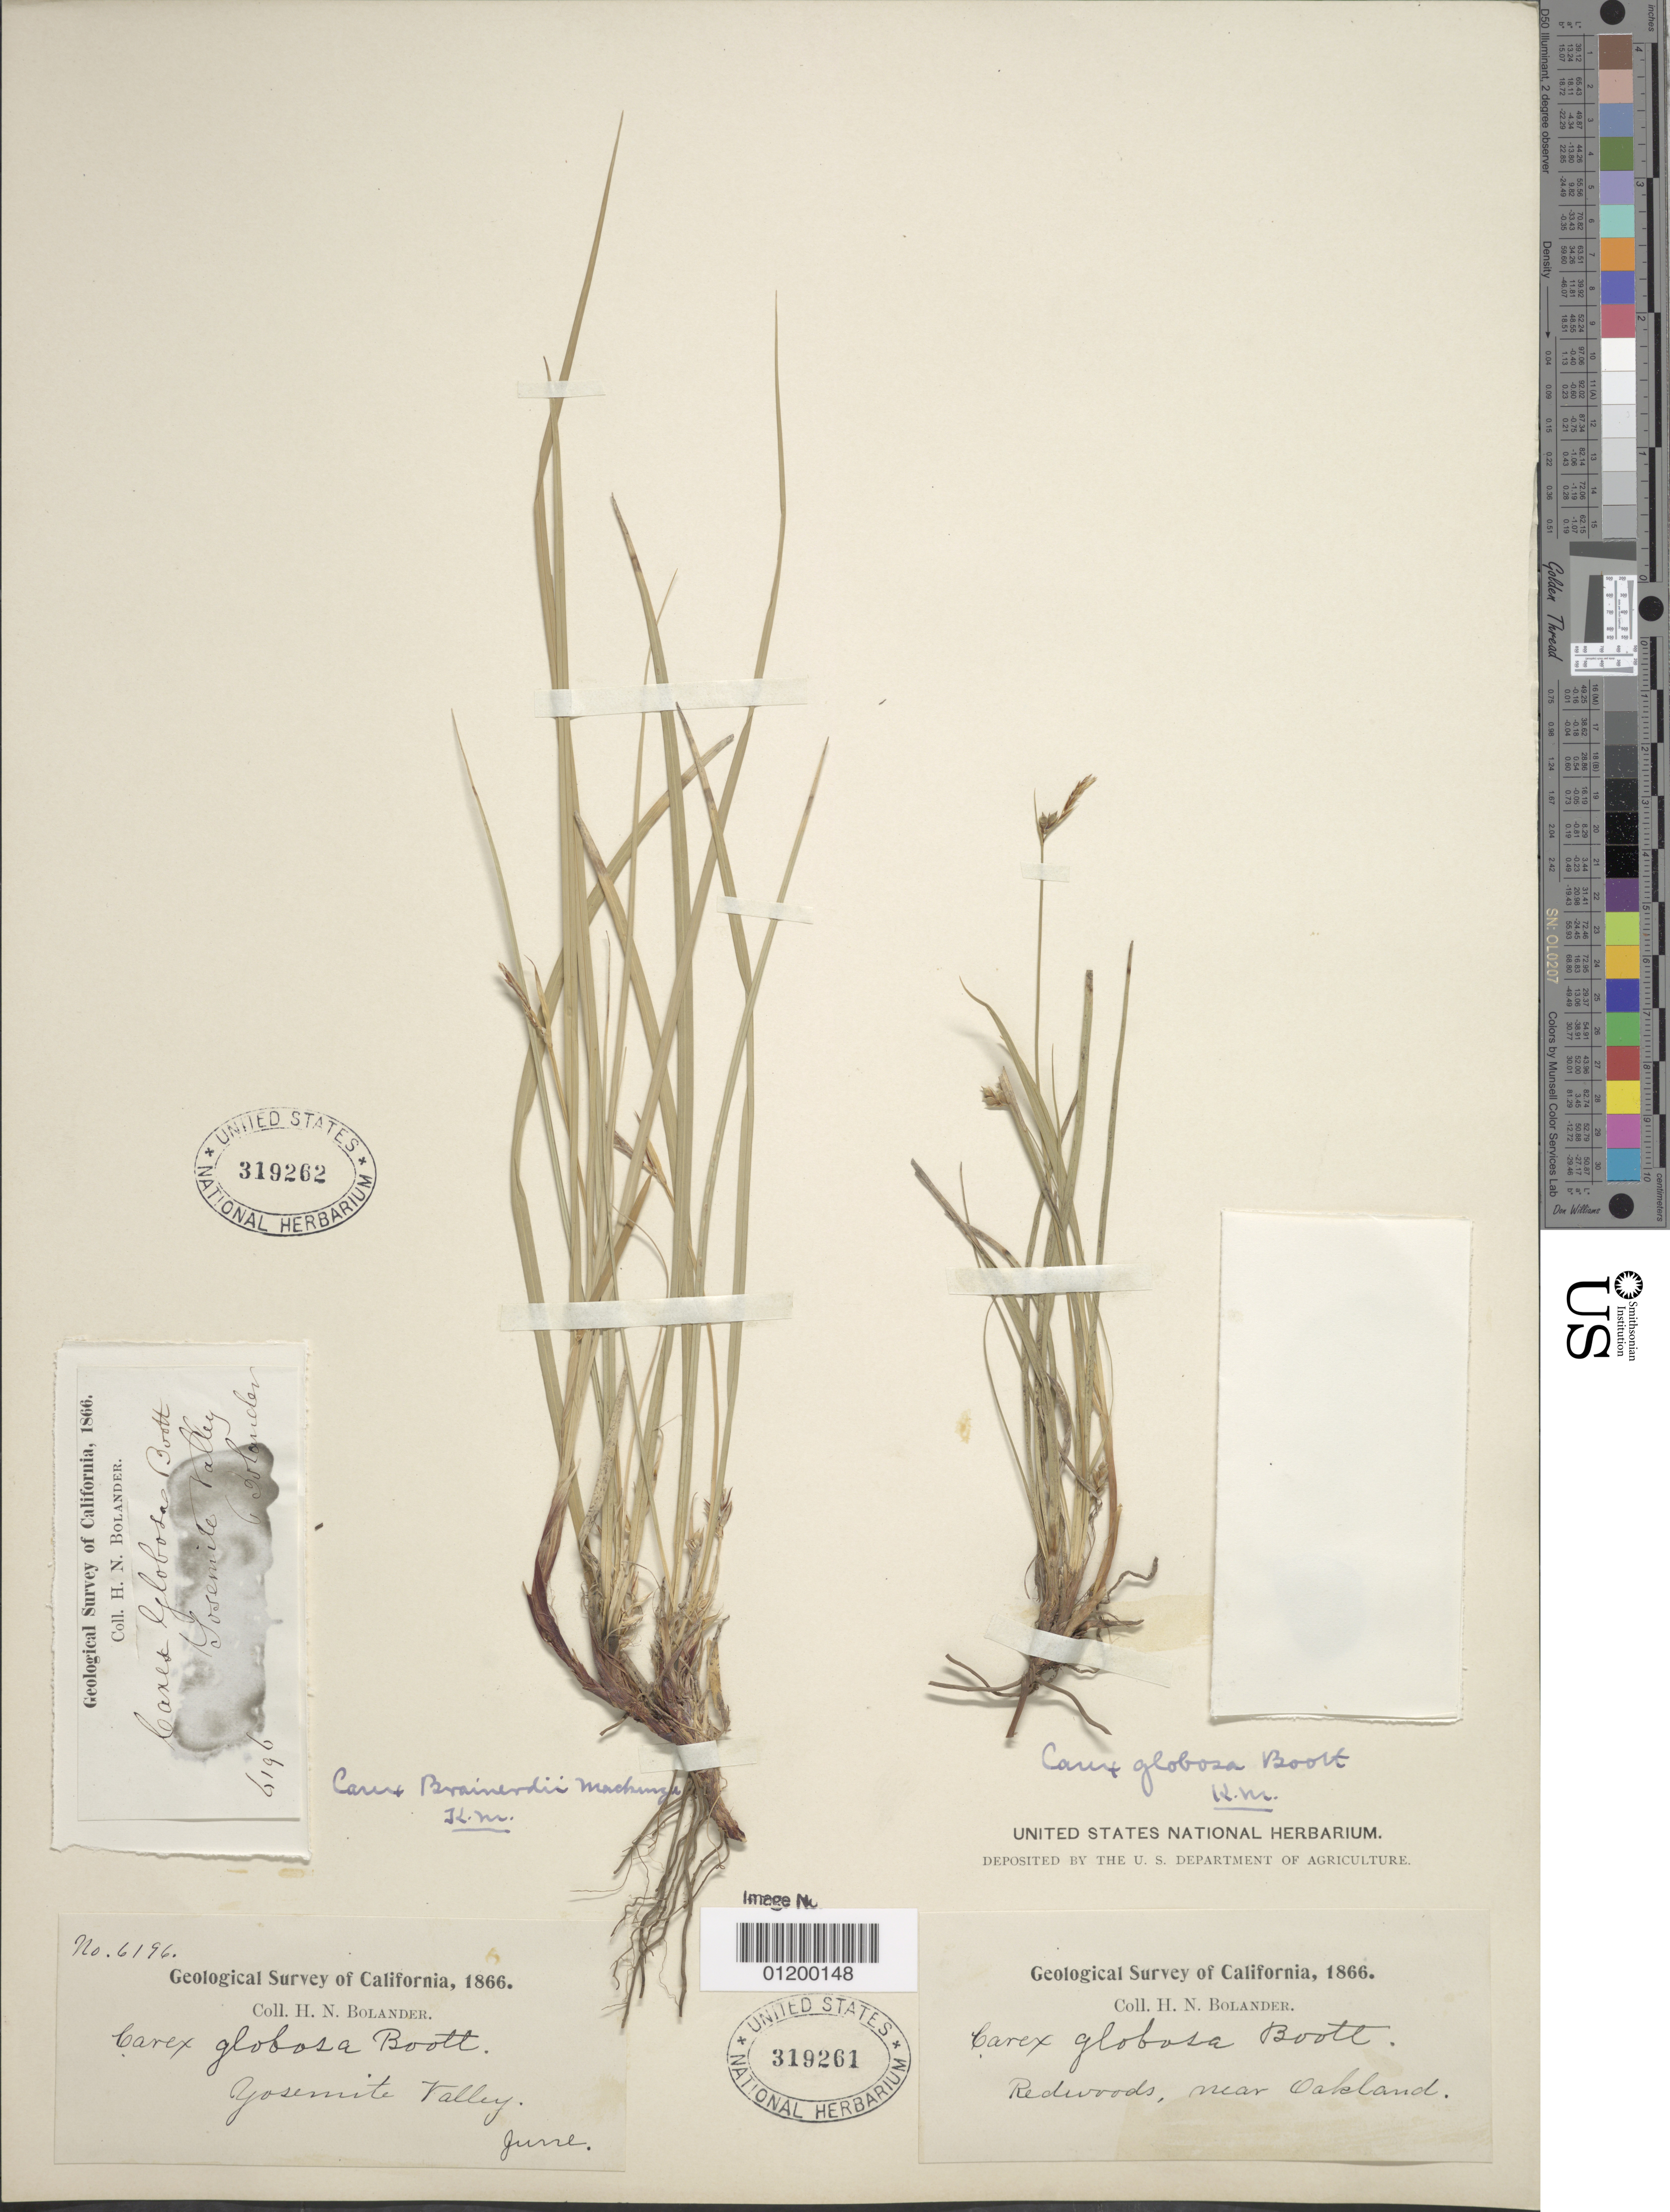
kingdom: Plantae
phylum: Tracheophyta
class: Liliopsida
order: Poales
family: Cyperaceae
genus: Carex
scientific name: Carex globosa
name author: Boott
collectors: H. Bolander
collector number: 6196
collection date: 1866-06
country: United States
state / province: California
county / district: Mariposa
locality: Yosemite Valley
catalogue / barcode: US 319262